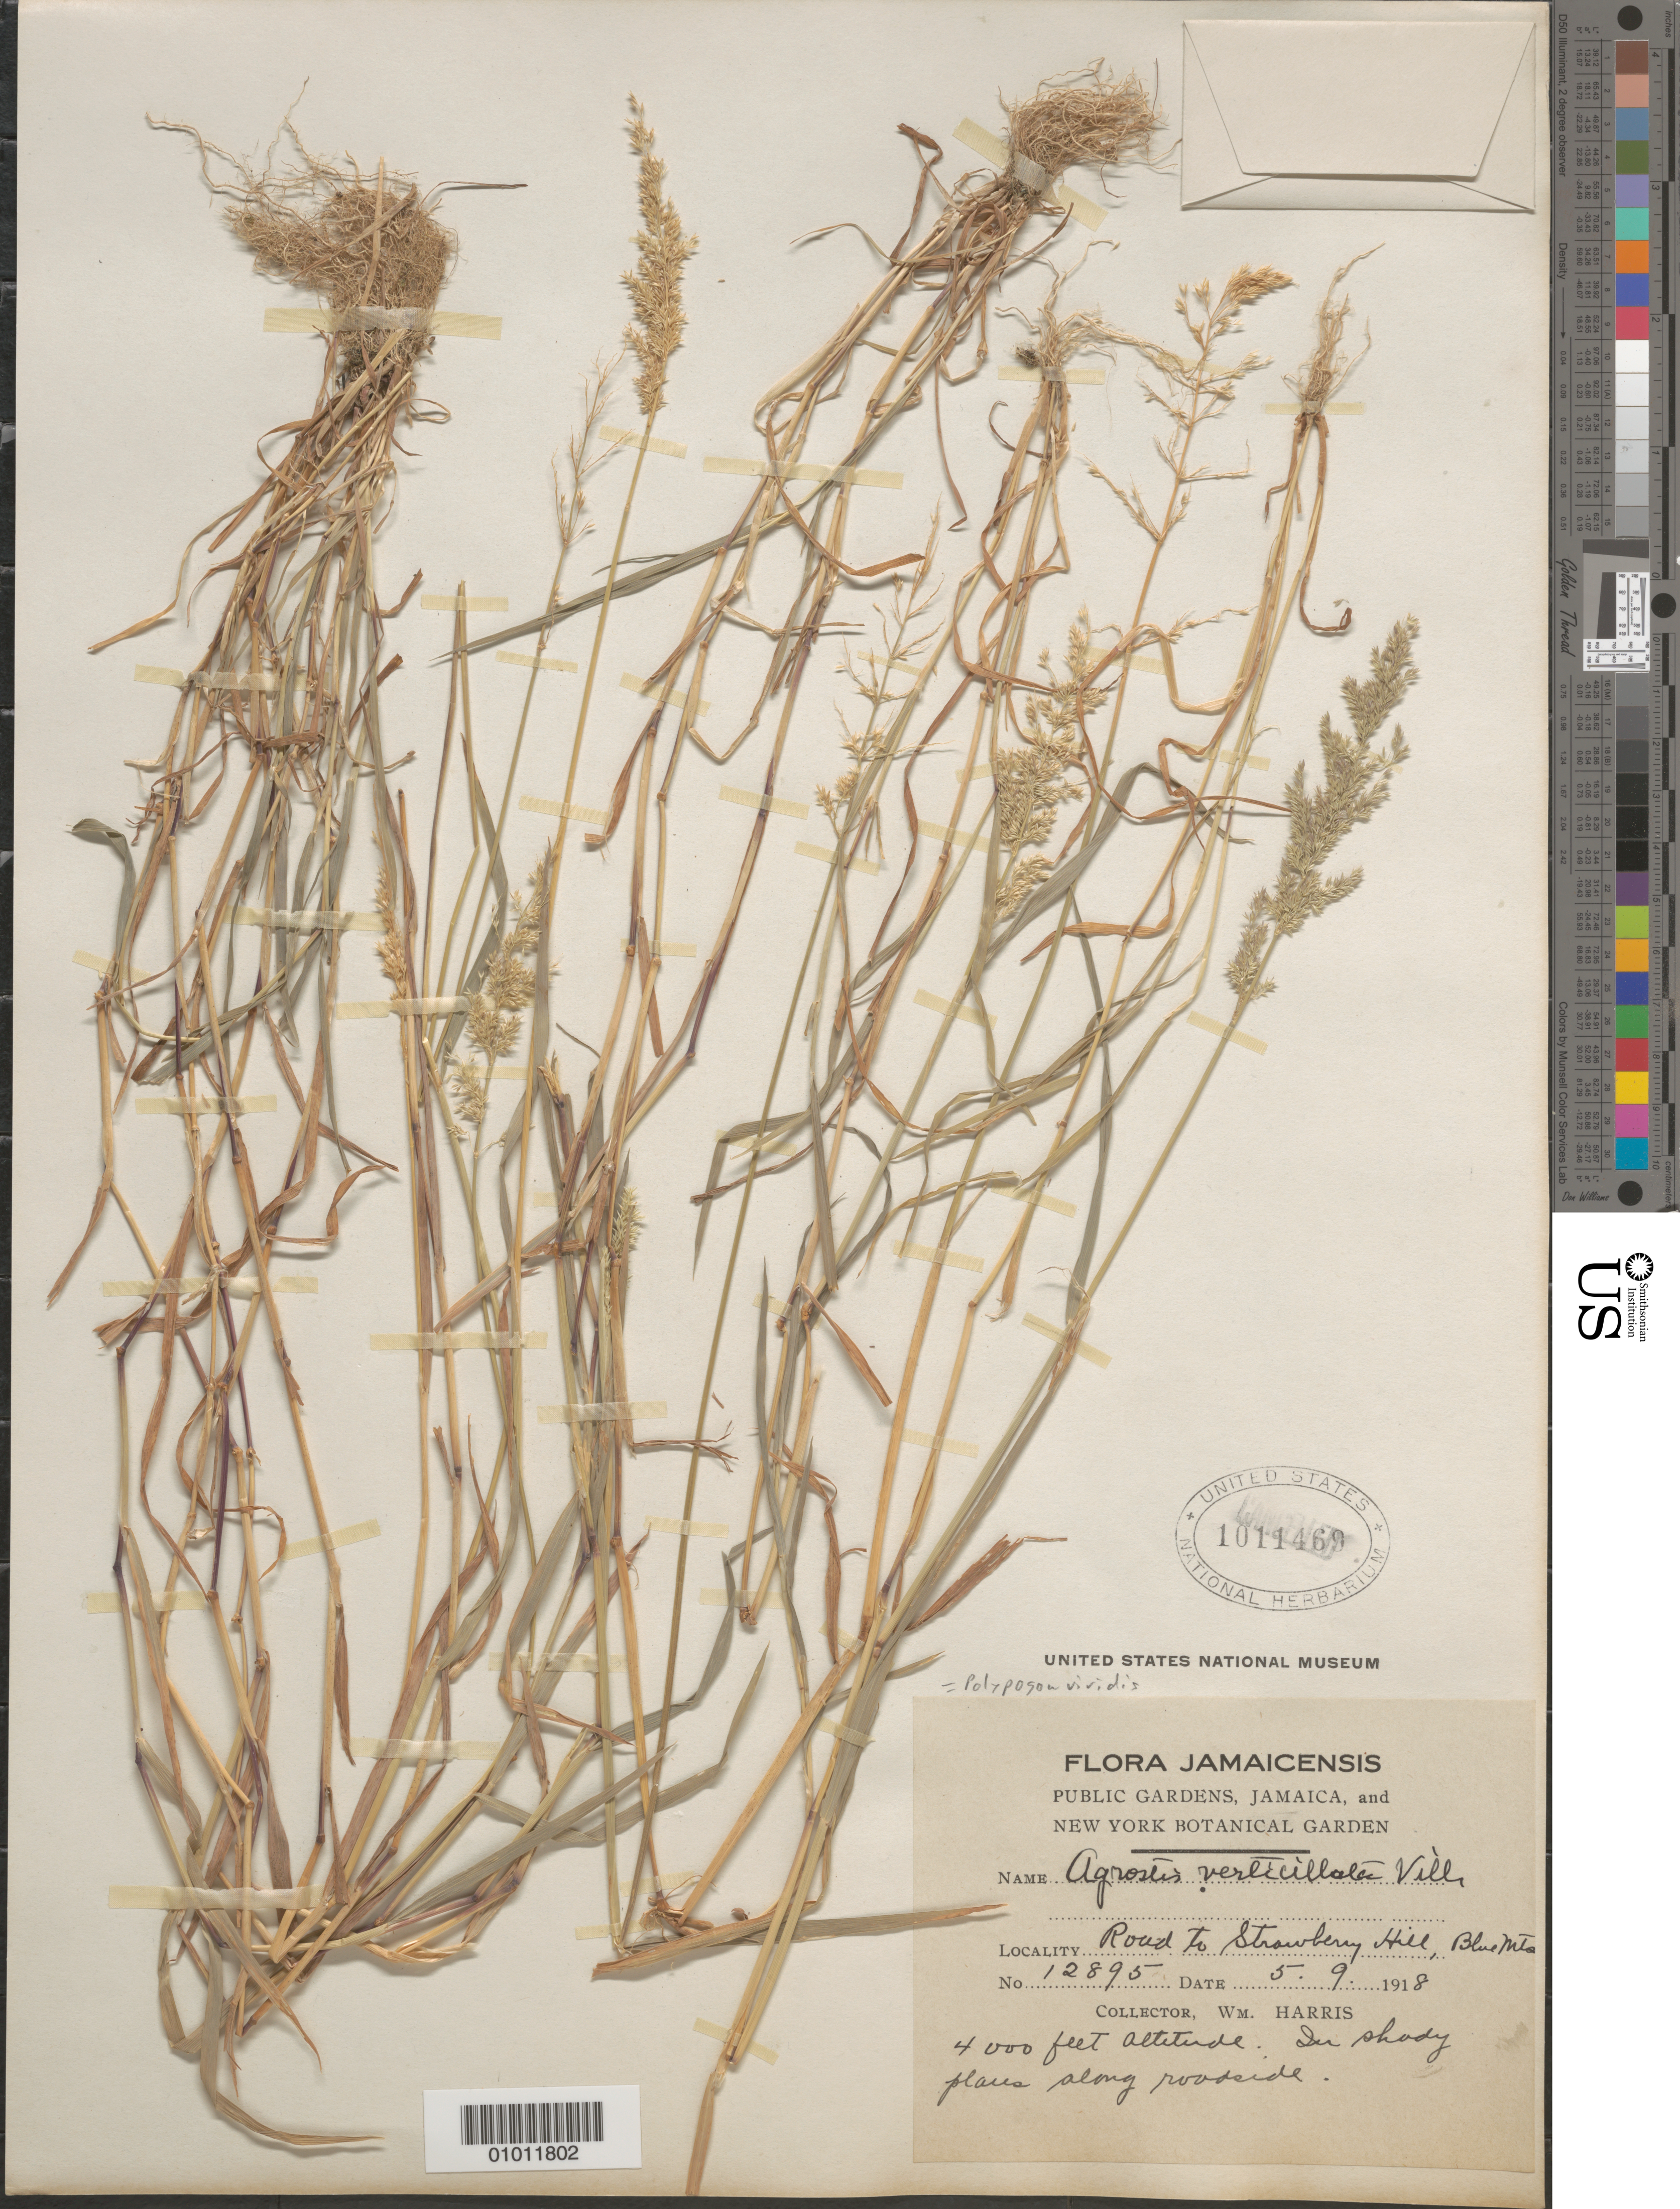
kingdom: Plantae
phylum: Tracheophyta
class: Liliopsida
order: Poales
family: Poaceae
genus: Polypogon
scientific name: Polypogon viridis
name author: (Gouan) Breistroffer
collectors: W. Harris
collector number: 12895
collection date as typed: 05 Sep 1918 or 09 May 1918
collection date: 1918-05-09 or 1918-09-05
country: Jamaica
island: Jamaica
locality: Road to Strawberry Hill, Blue Mtns.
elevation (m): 1219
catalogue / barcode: US 1011469